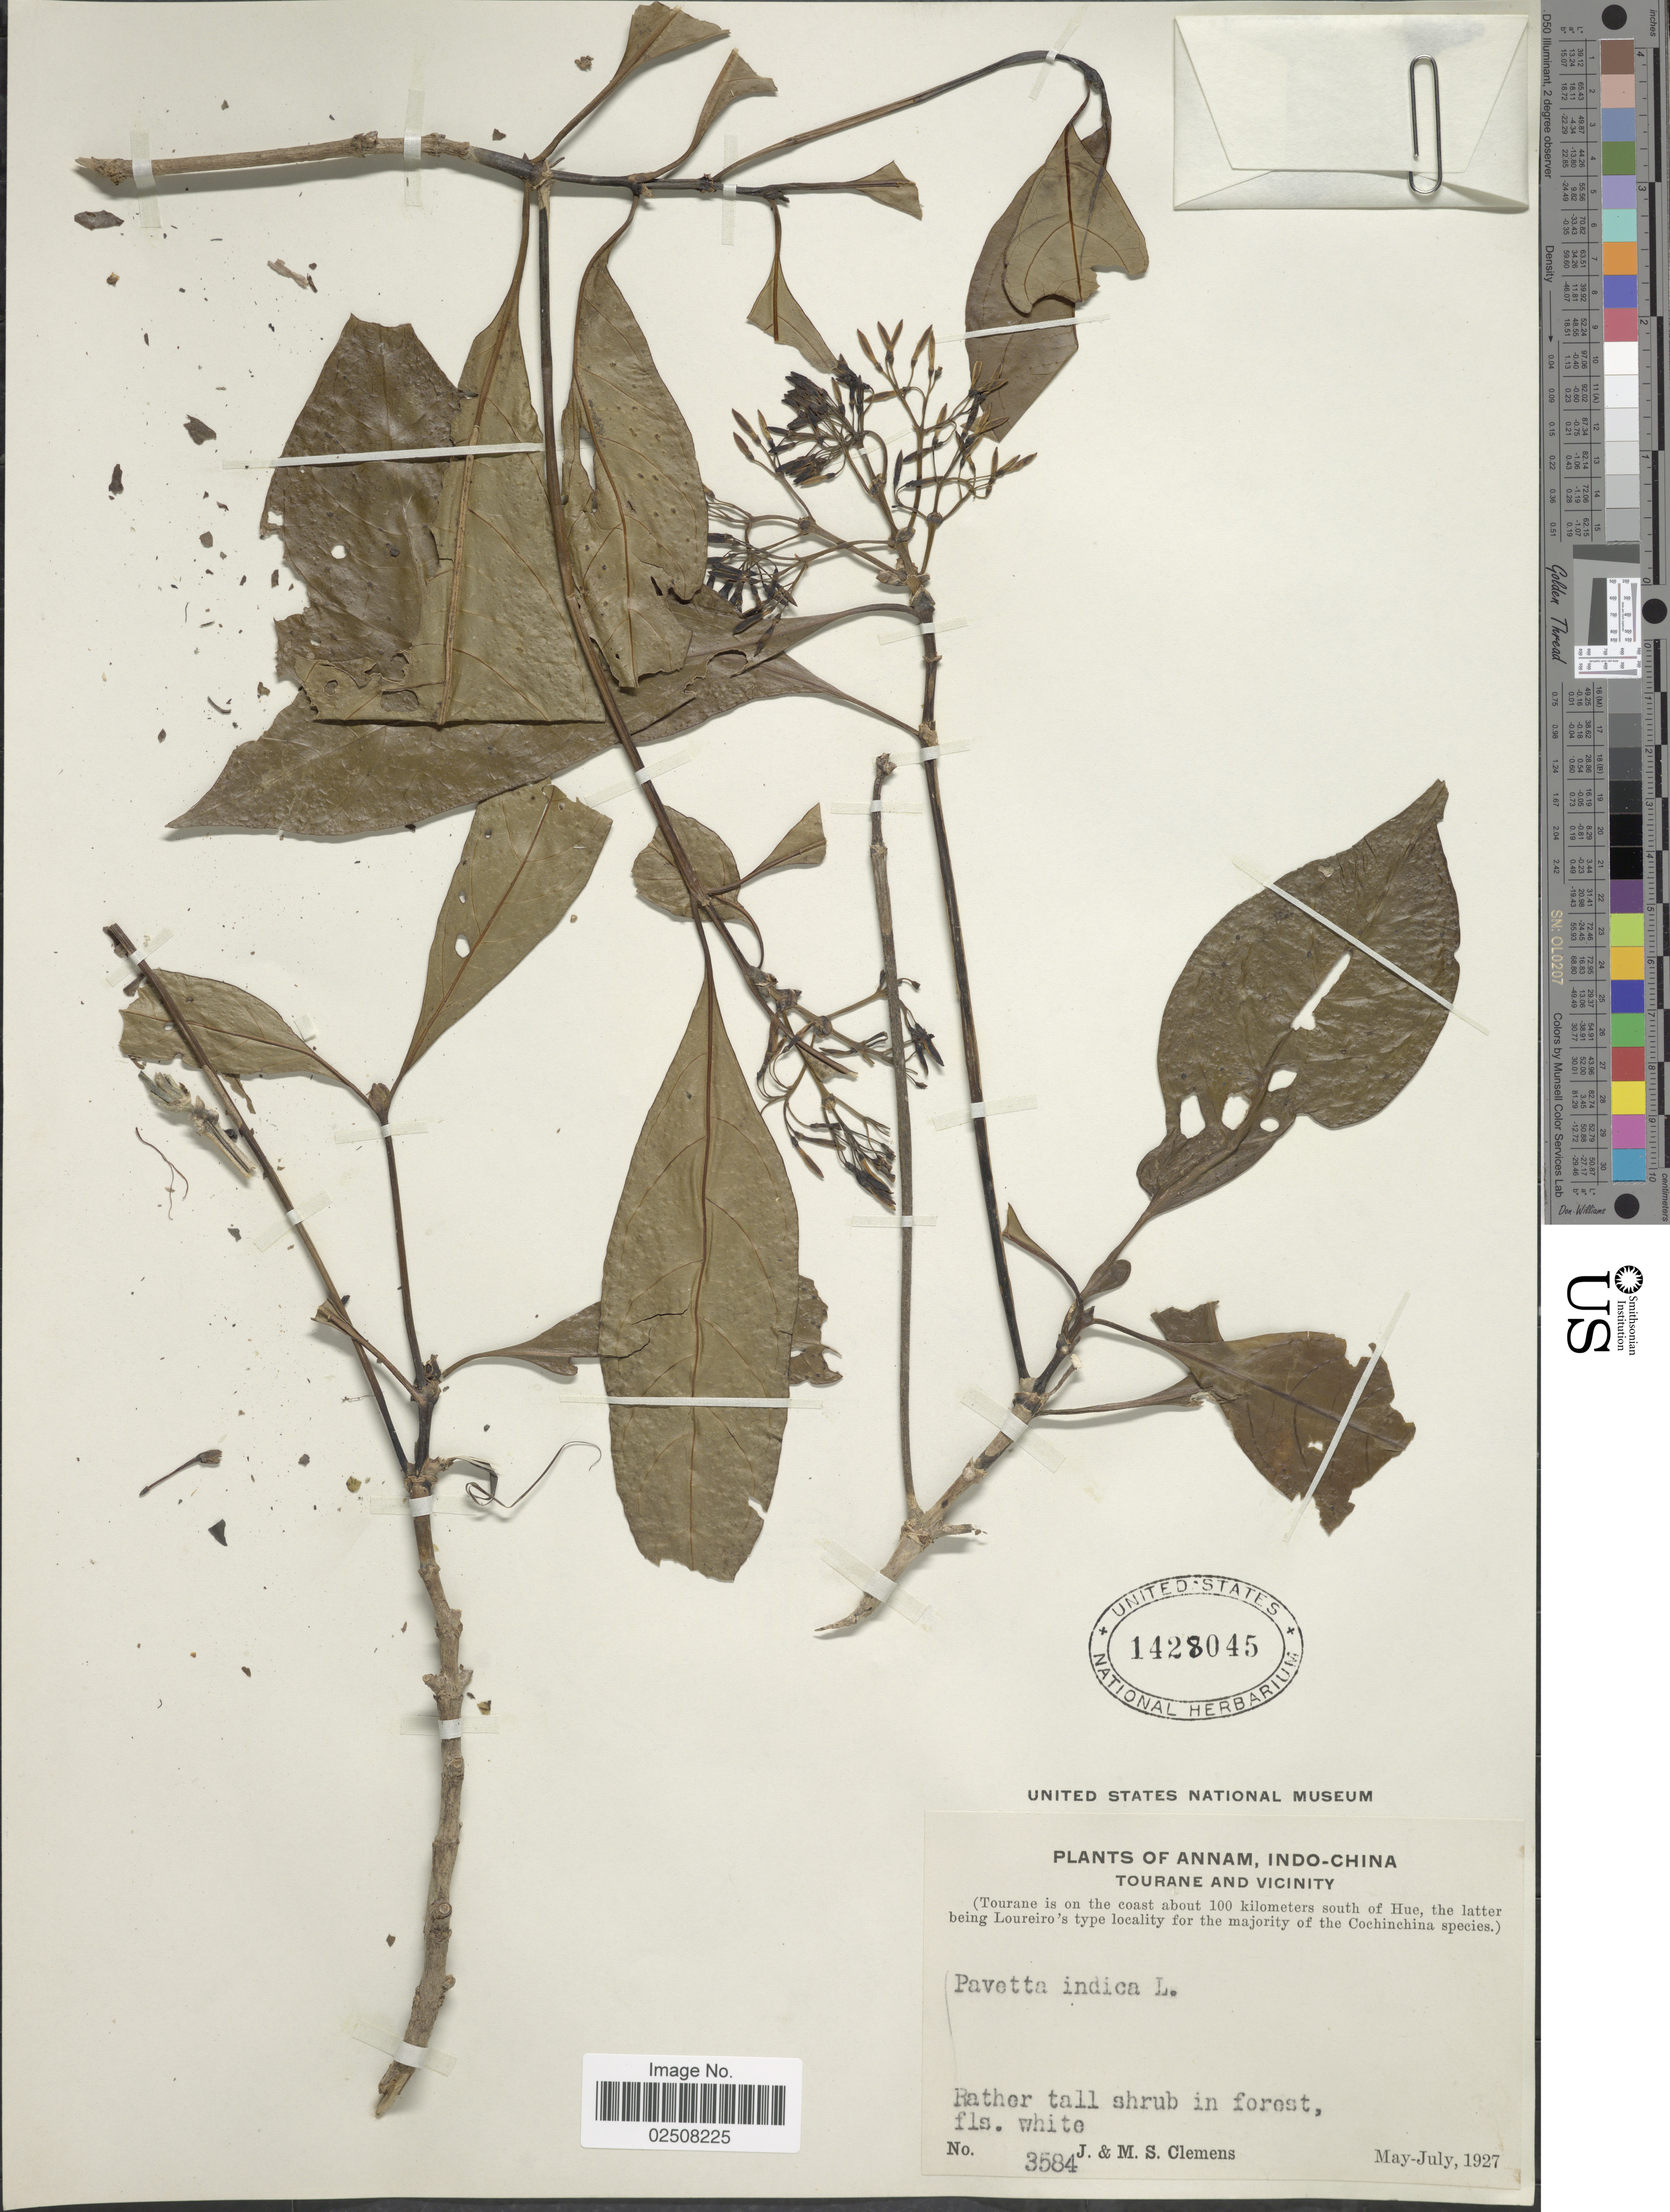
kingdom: Plantae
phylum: Tracheophyta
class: Magnoliopsida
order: Gentianales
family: Rubiaceae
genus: Pavetta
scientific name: Pavetta indica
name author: L.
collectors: J. Clemens & M. S. Clemens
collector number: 3584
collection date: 1927-05/1927-07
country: Vietnam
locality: Annam, Indo-China, Tourane and Vicinity (Tourane is on the coast about 100 kilometers south of Hue), Rather tall shrub in forest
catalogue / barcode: US 1428045